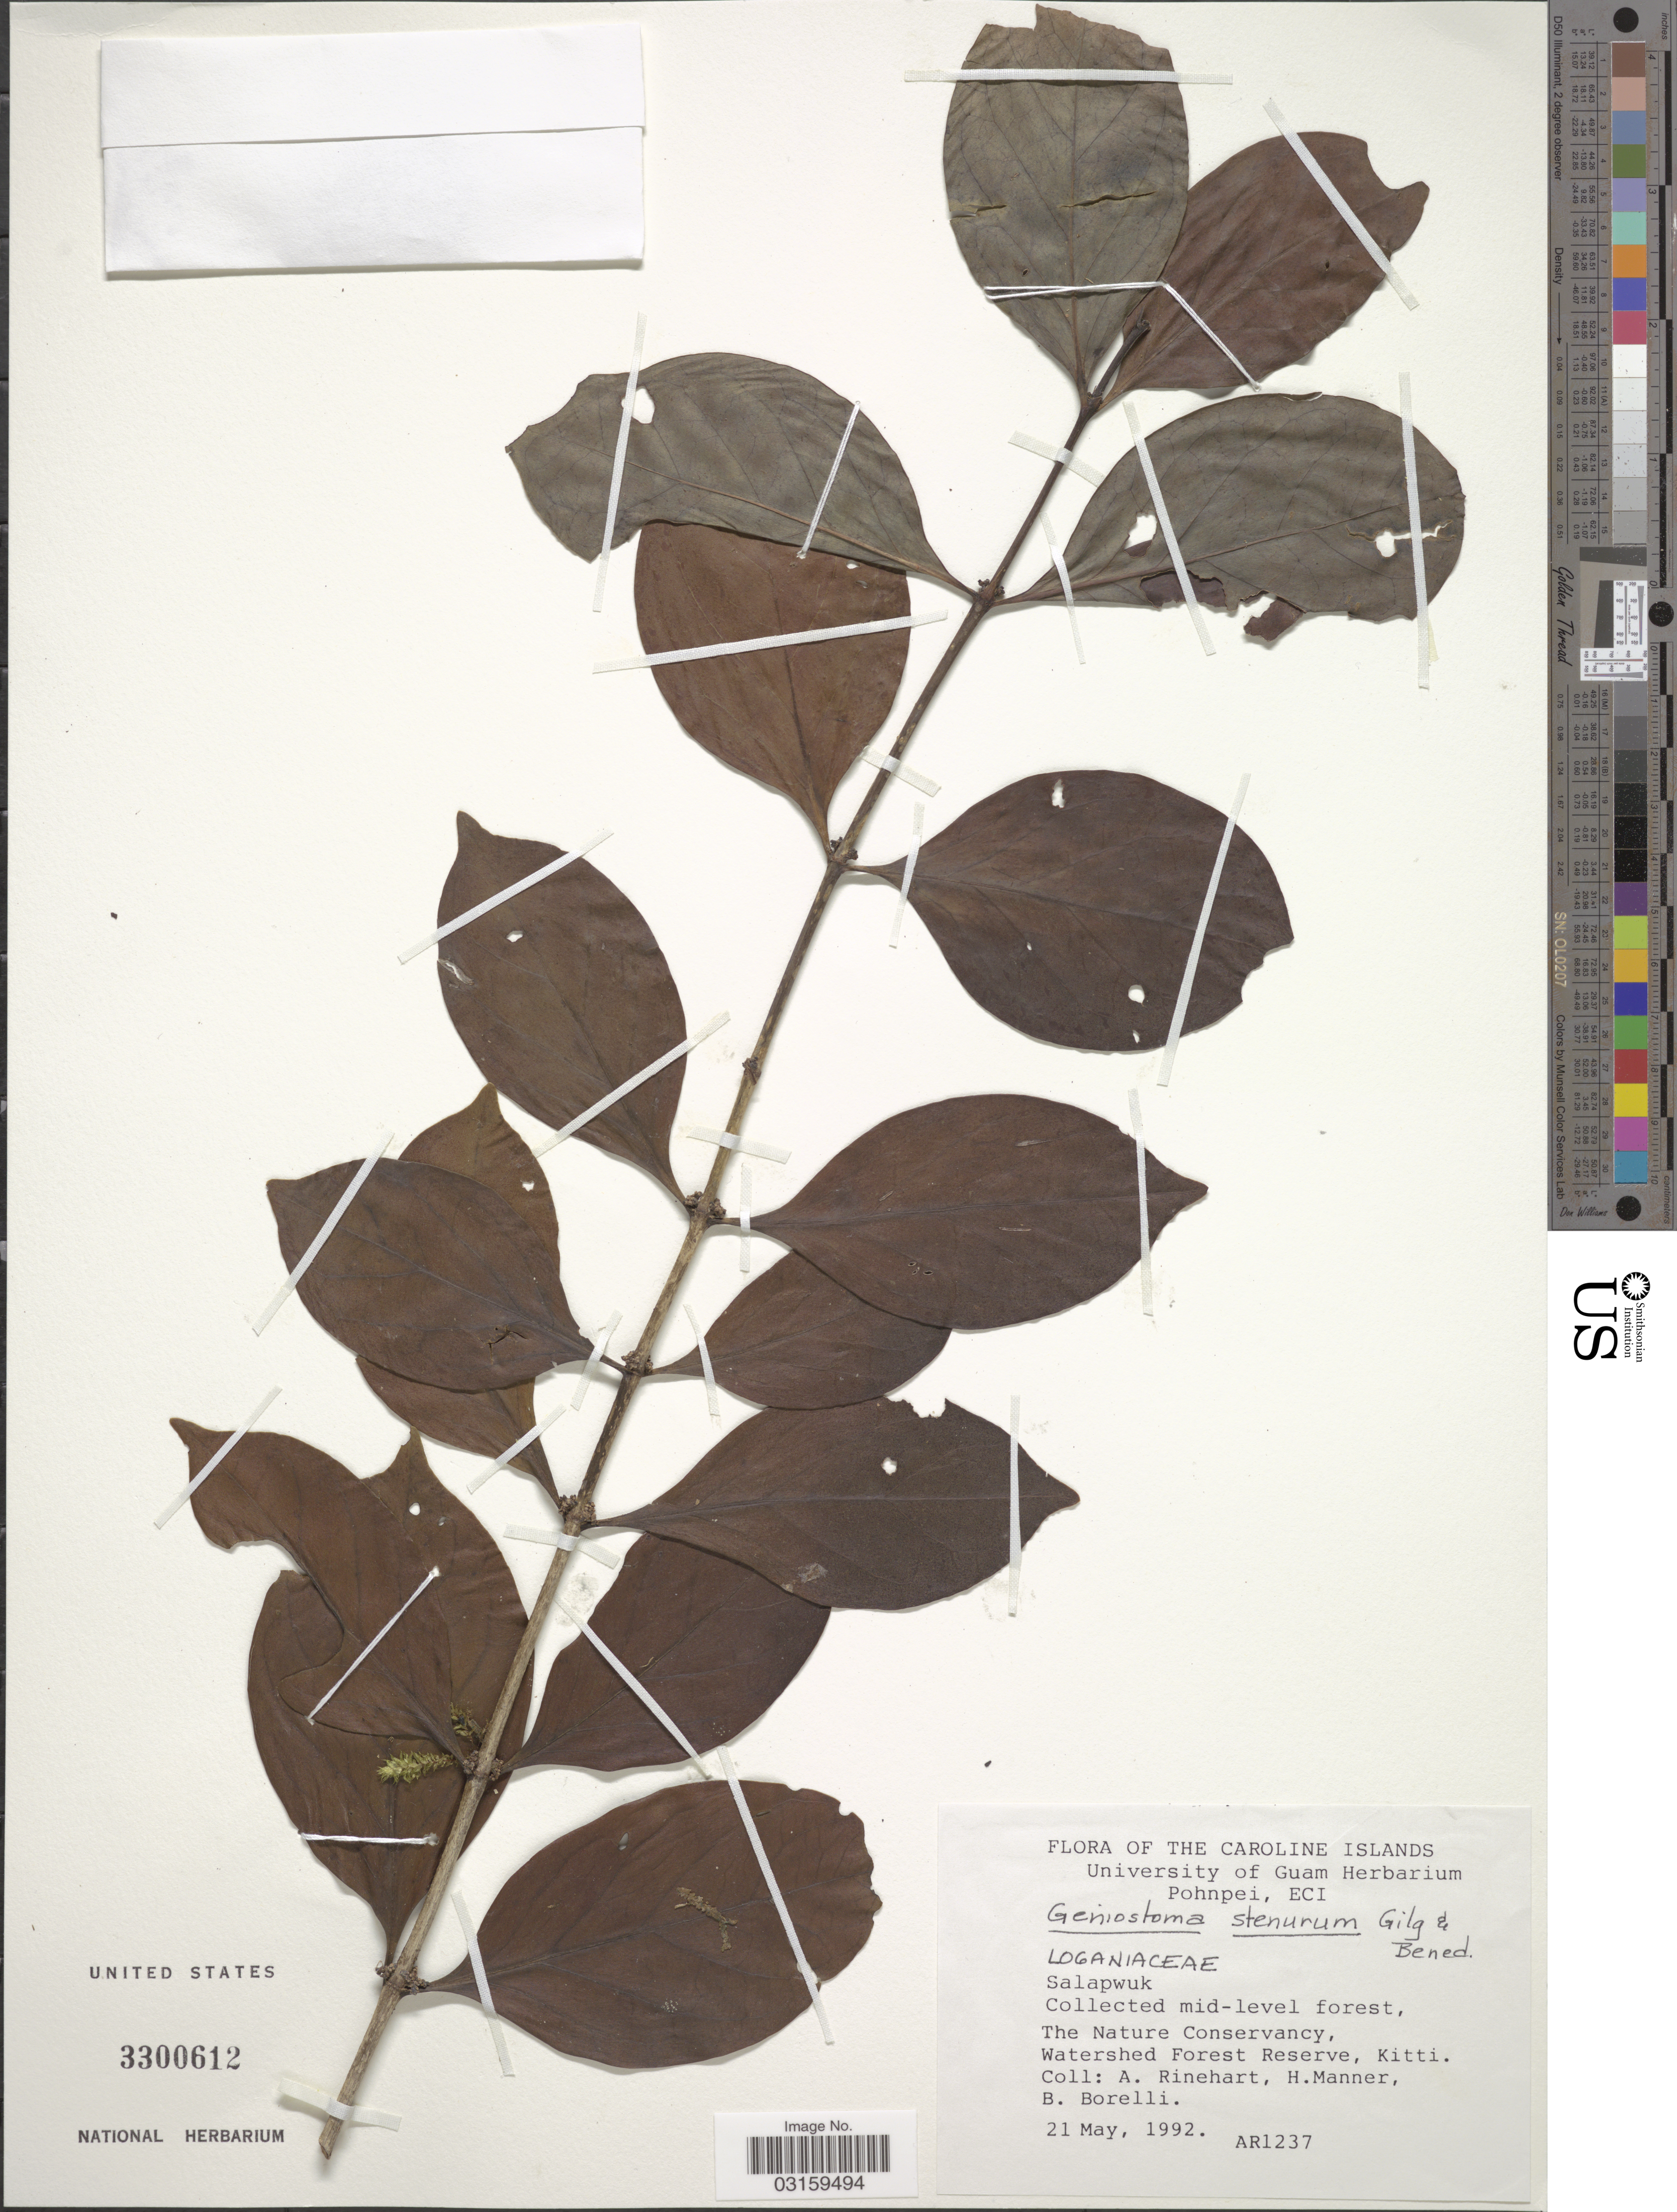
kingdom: Plantae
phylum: Tracheophyta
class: Magnoliopsida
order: Gentianales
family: Loganiaceae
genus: Geniostoma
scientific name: Geniostoma rupestre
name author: J.R. Forst. & G. Forst.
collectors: A. Rinehart, H. Manner & B. Borelli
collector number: AR1237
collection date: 1992-05-21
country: Micronesia, Federated States of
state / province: Pohnpei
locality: Caroline Islands. Salapwuk. The Nature Conservancy, Watershed Forest Reserve, Kitti.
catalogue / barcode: US 3300612